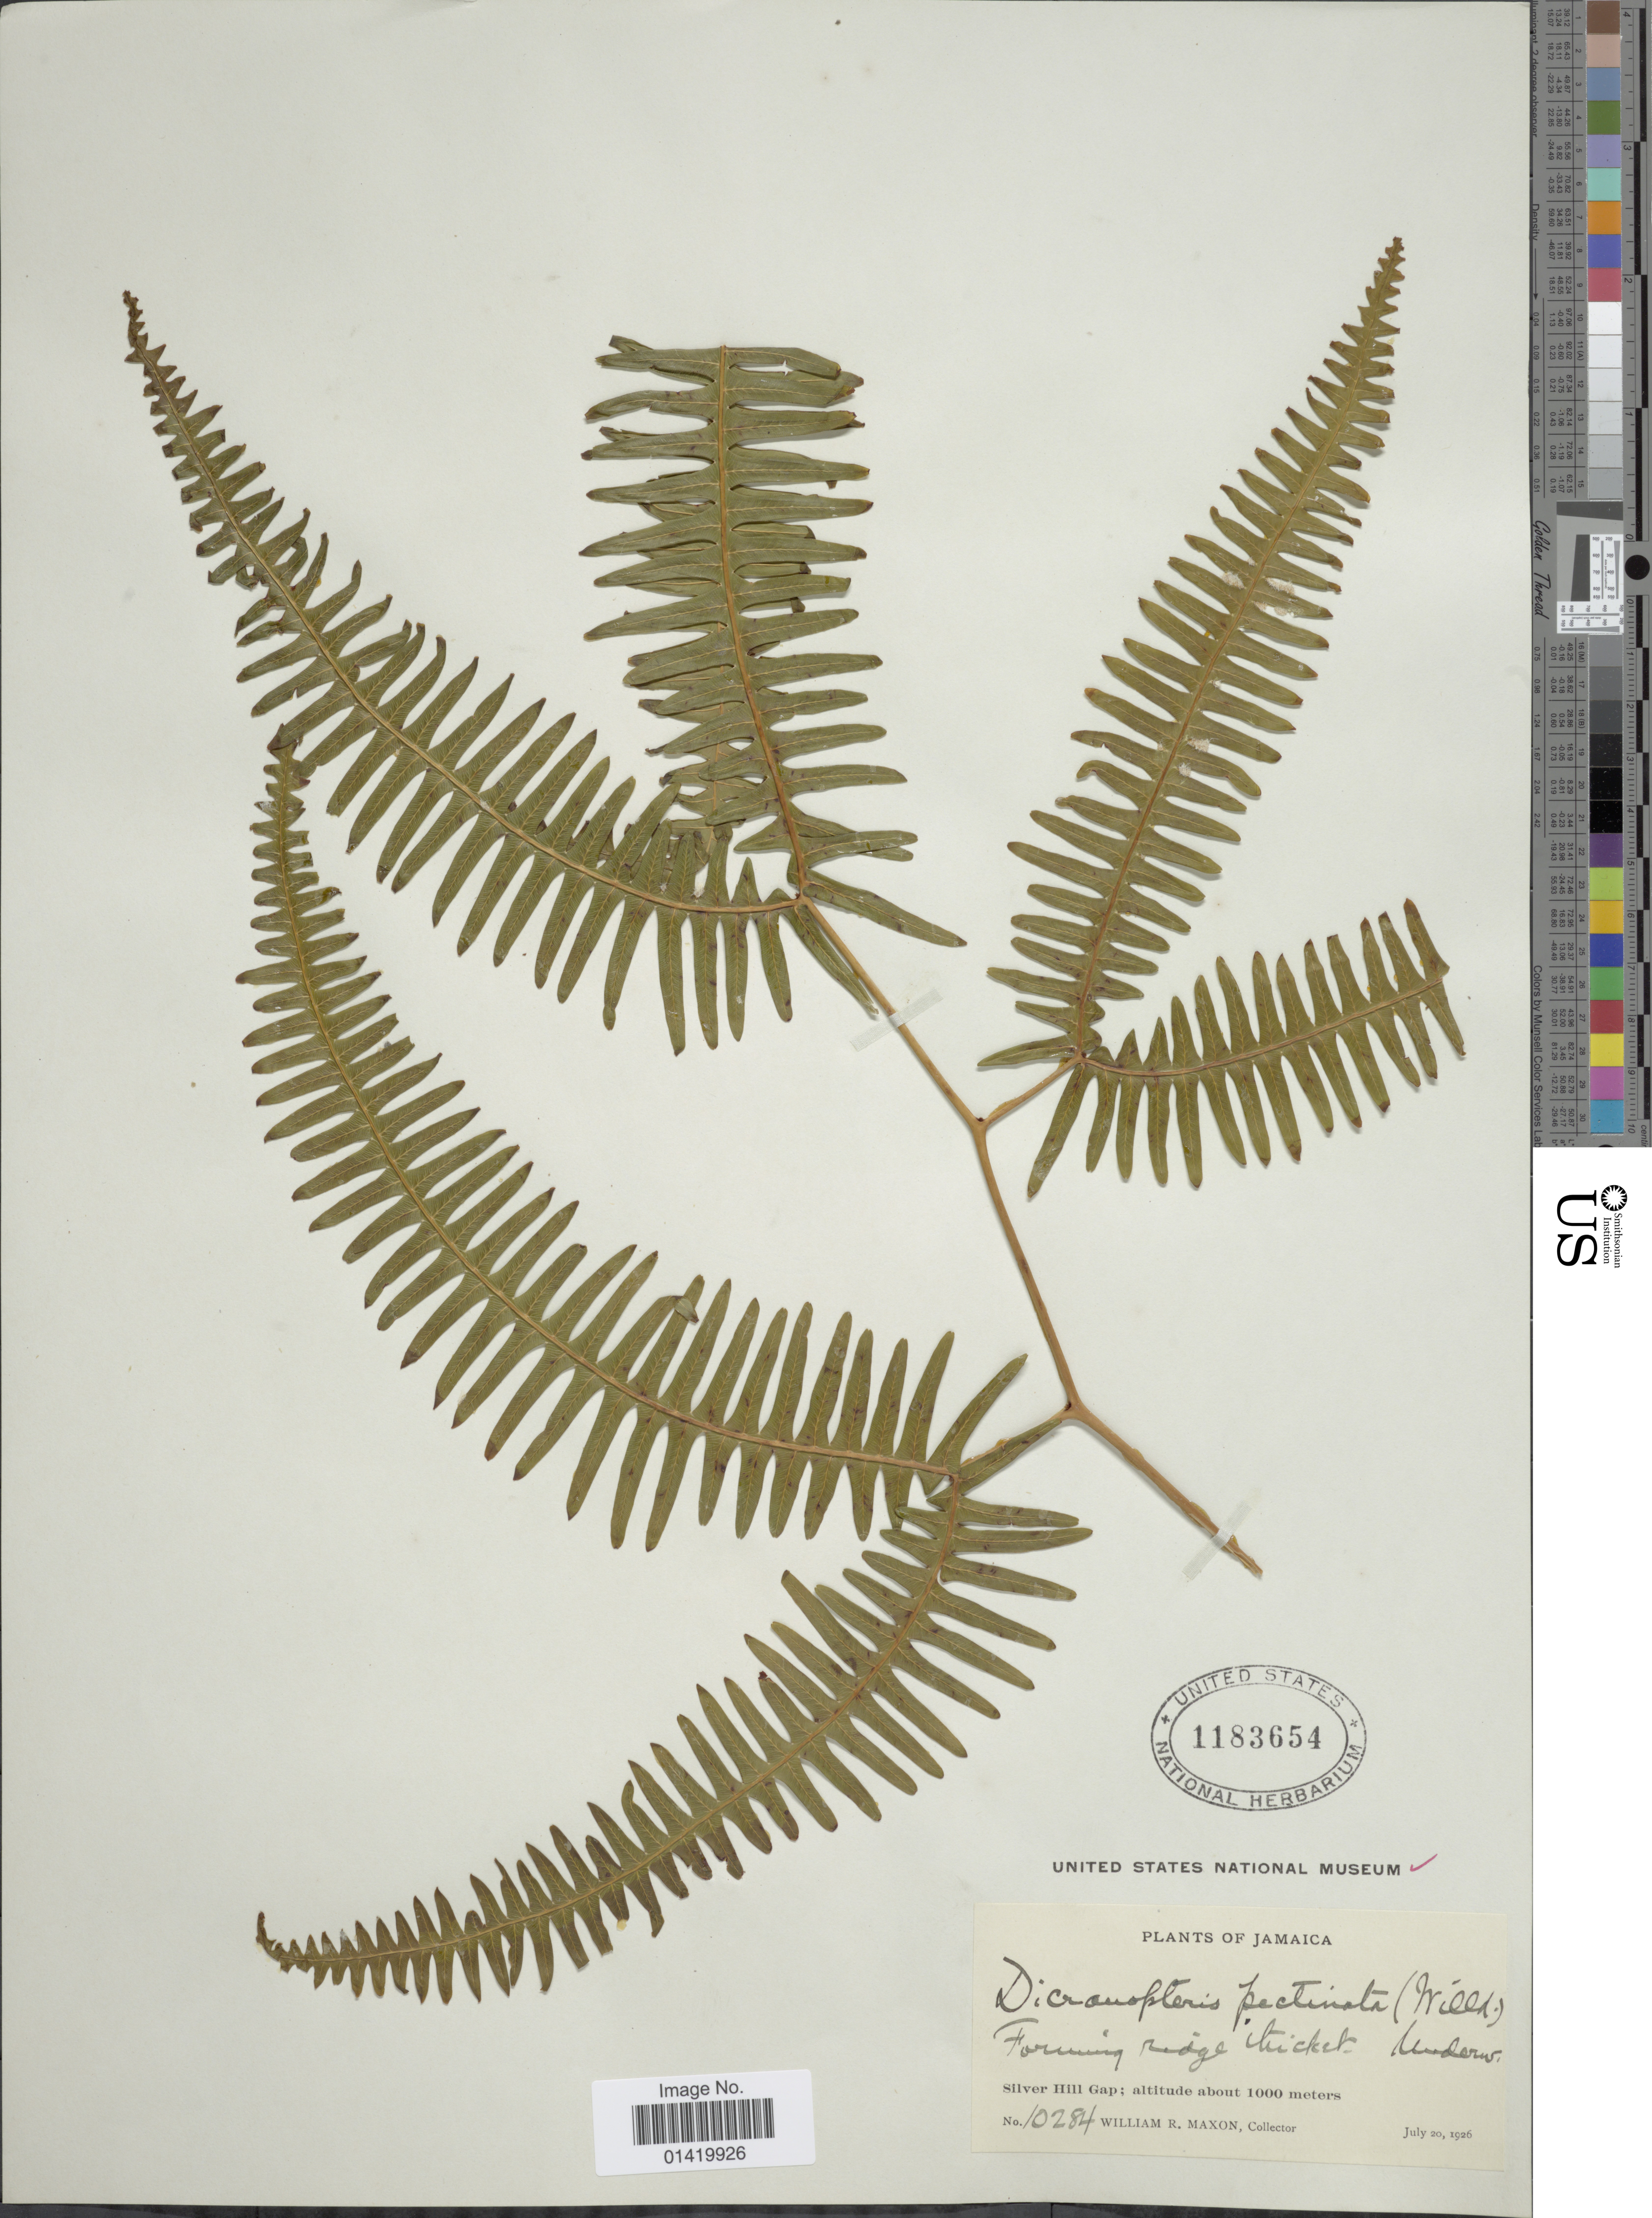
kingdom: Plantae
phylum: Tracheophyta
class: Polypodiopsida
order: Gleicheniales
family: Gleicheniaceae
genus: Gleichenella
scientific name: Gleichenella pectinata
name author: (Willd.) Ching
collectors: W. R. Maxon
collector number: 10284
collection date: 1926-07-20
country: Jamaica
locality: Silver Hill Gap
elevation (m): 1000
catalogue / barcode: US 1183654